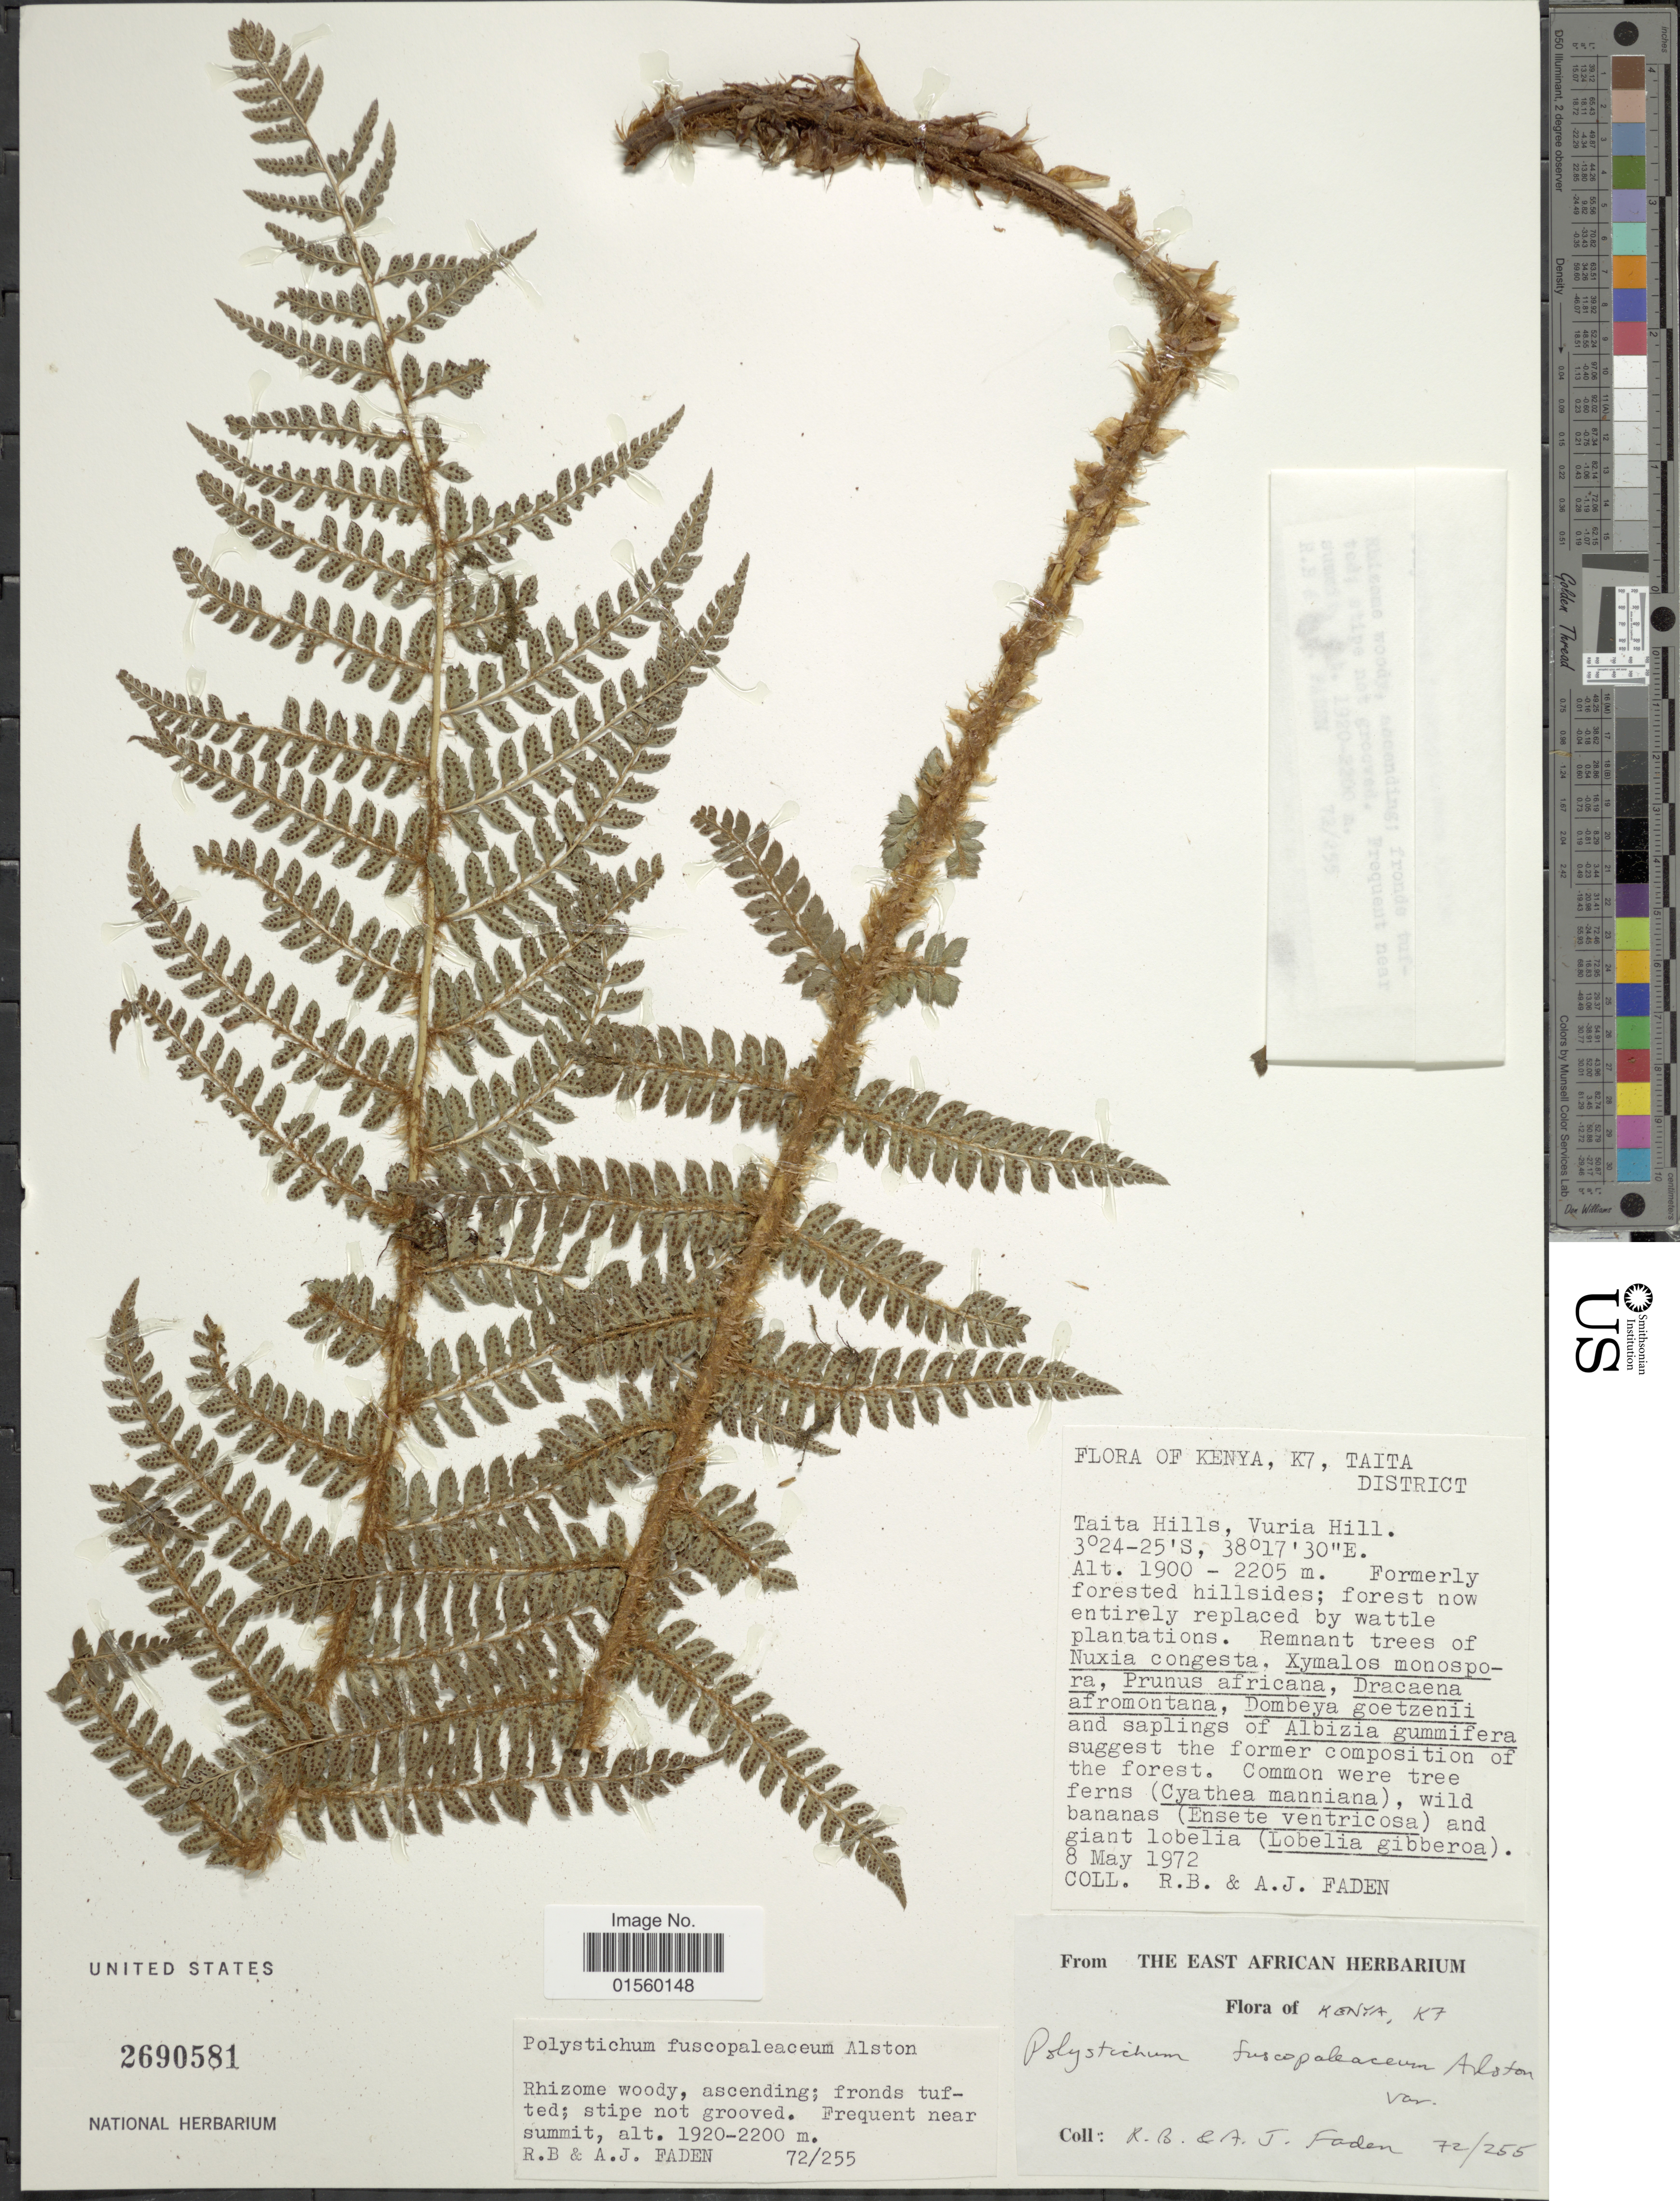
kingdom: Plantae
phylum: Tracheophyta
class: Polypodiopsida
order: Polypodiales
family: Dryopteridaceae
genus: Polystichum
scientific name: Polystichum fuscopaleaceum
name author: Alston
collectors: R. B. Faden & A. J. Faden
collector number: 72/255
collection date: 1972-05-08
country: Kenya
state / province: Taita Taveta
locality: Taita Hills, Vuria Hill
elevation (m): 1900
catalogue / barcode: US 2690581